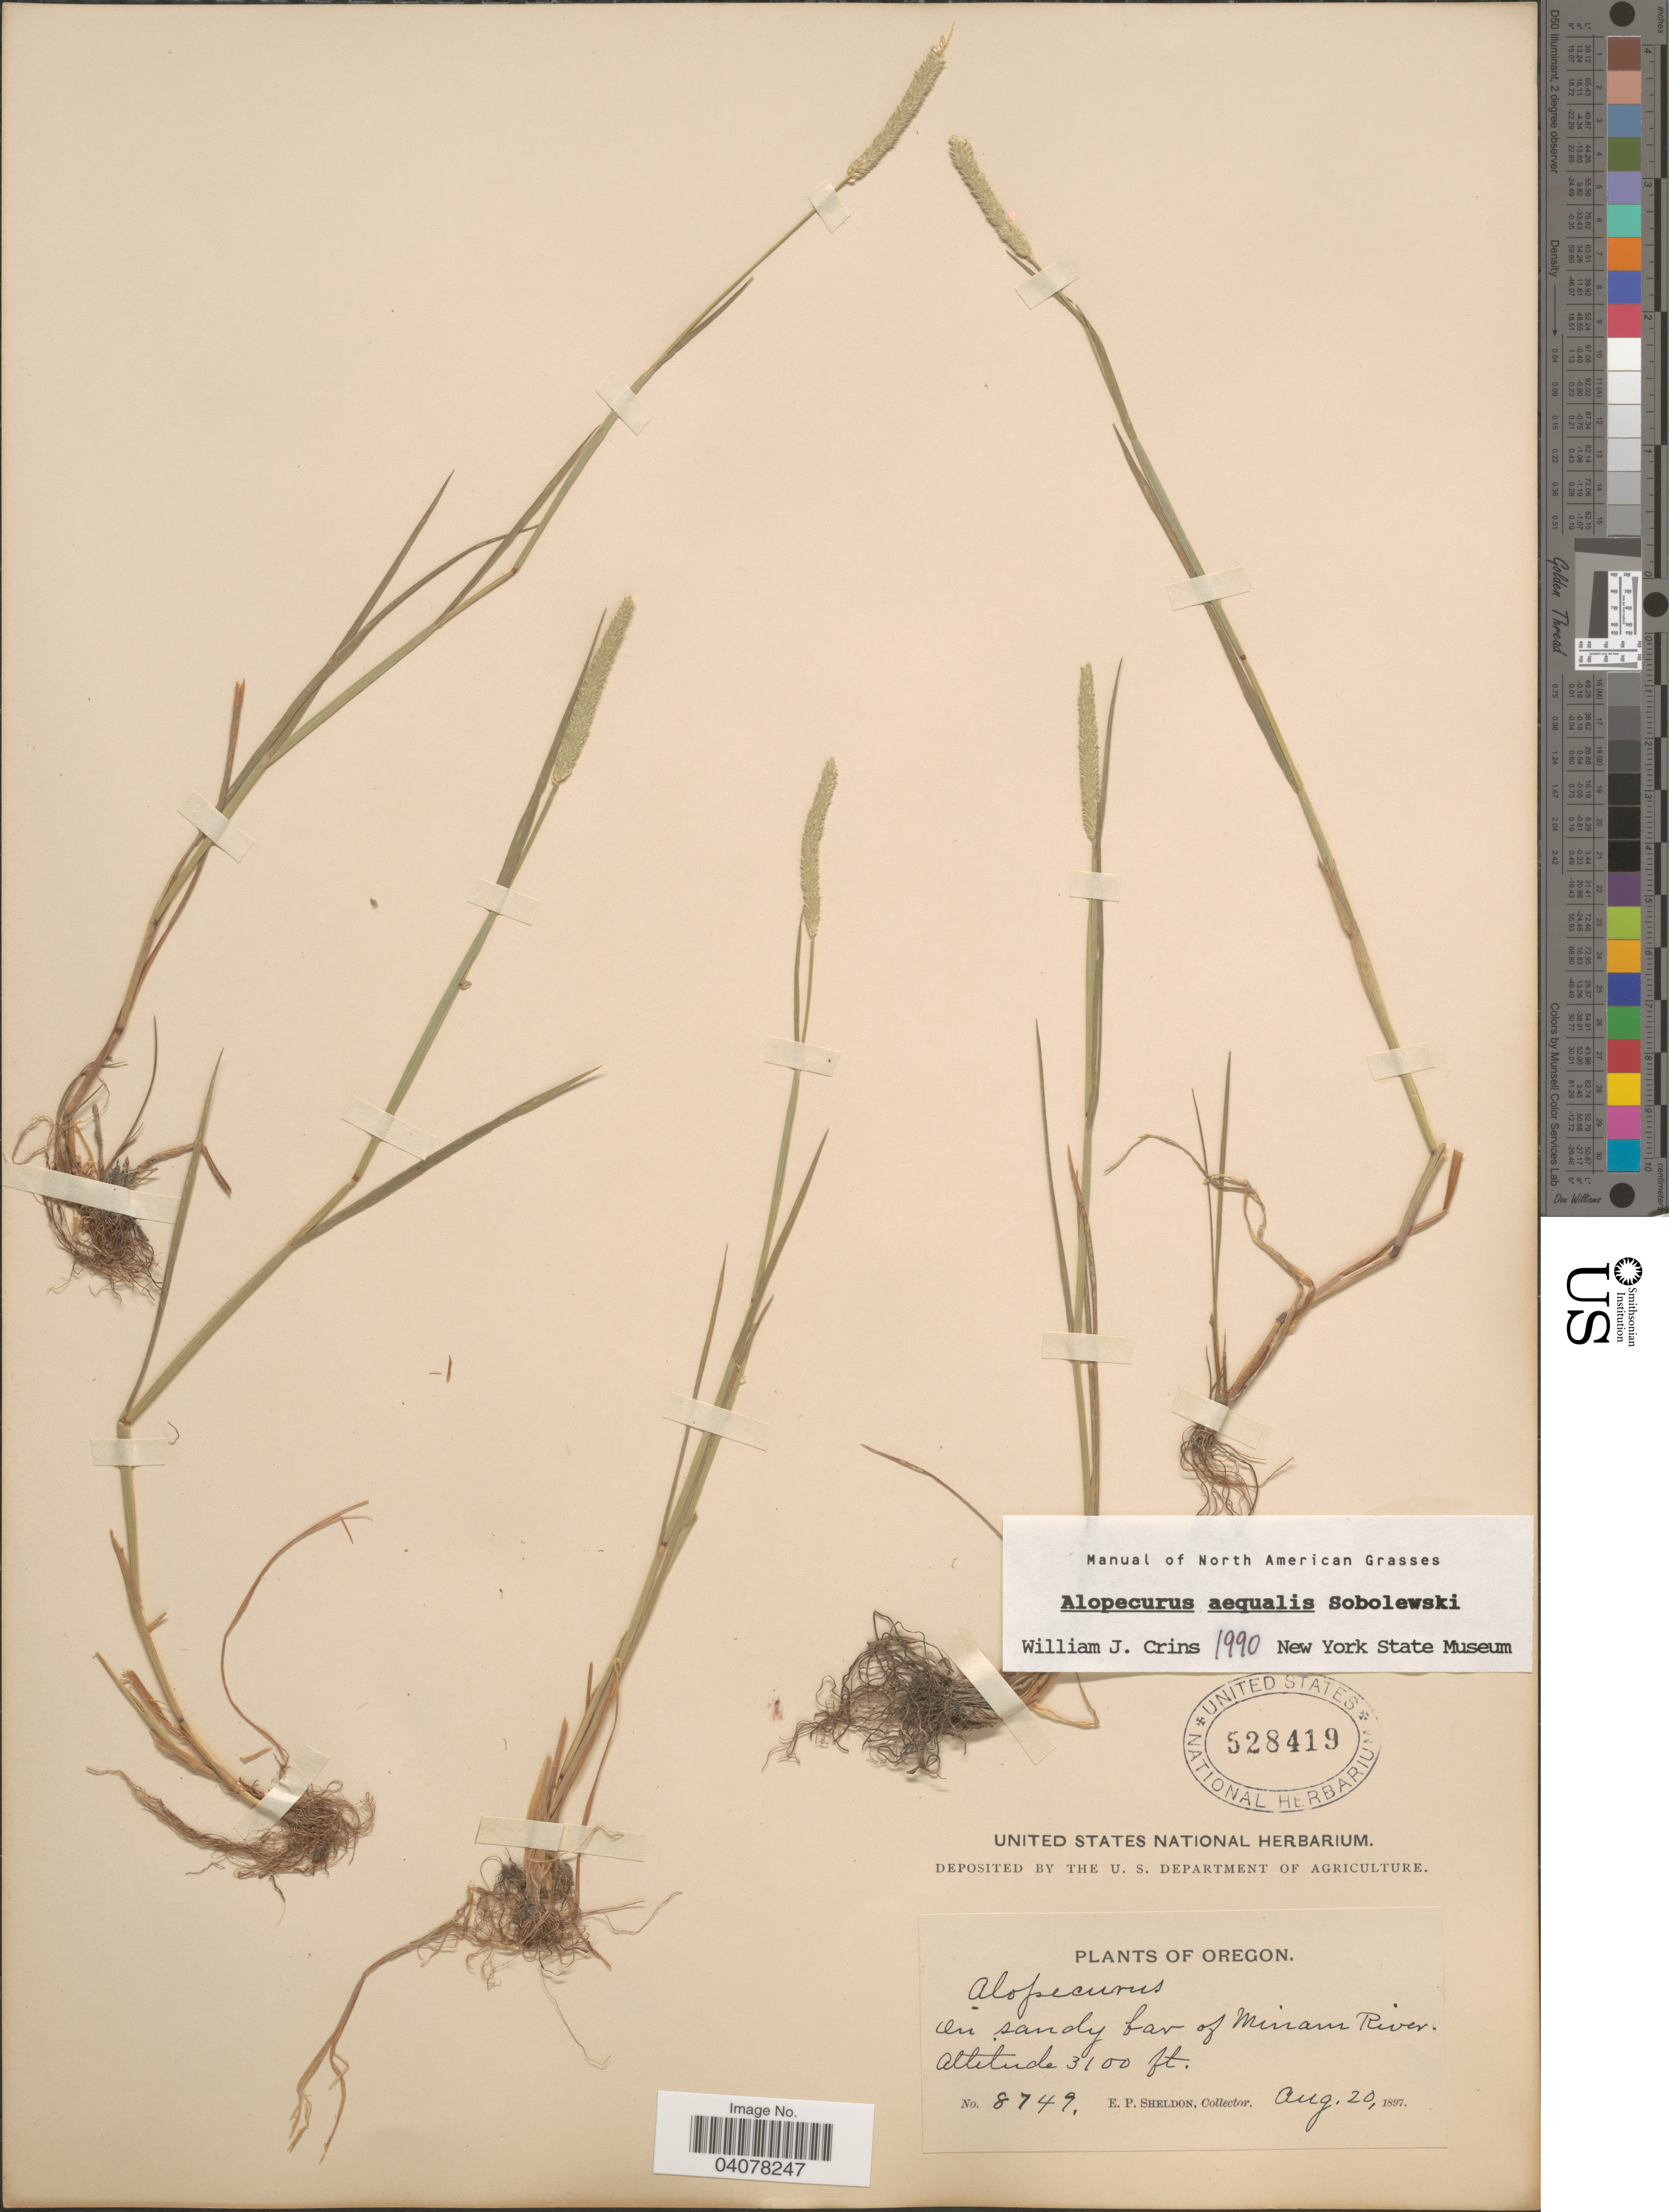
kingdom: Plantae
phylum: Tracheophyta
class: Liliopsida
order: Poales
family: Poaceae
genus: Alopecurus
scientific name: Alopecurus aequalis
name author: Sobol.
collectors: E. P. Sheldon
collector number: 8749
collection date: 1897-08-20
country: United States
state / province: Oregon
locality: On sandy bar of Minam River.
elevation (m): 945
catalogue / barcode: US 528419